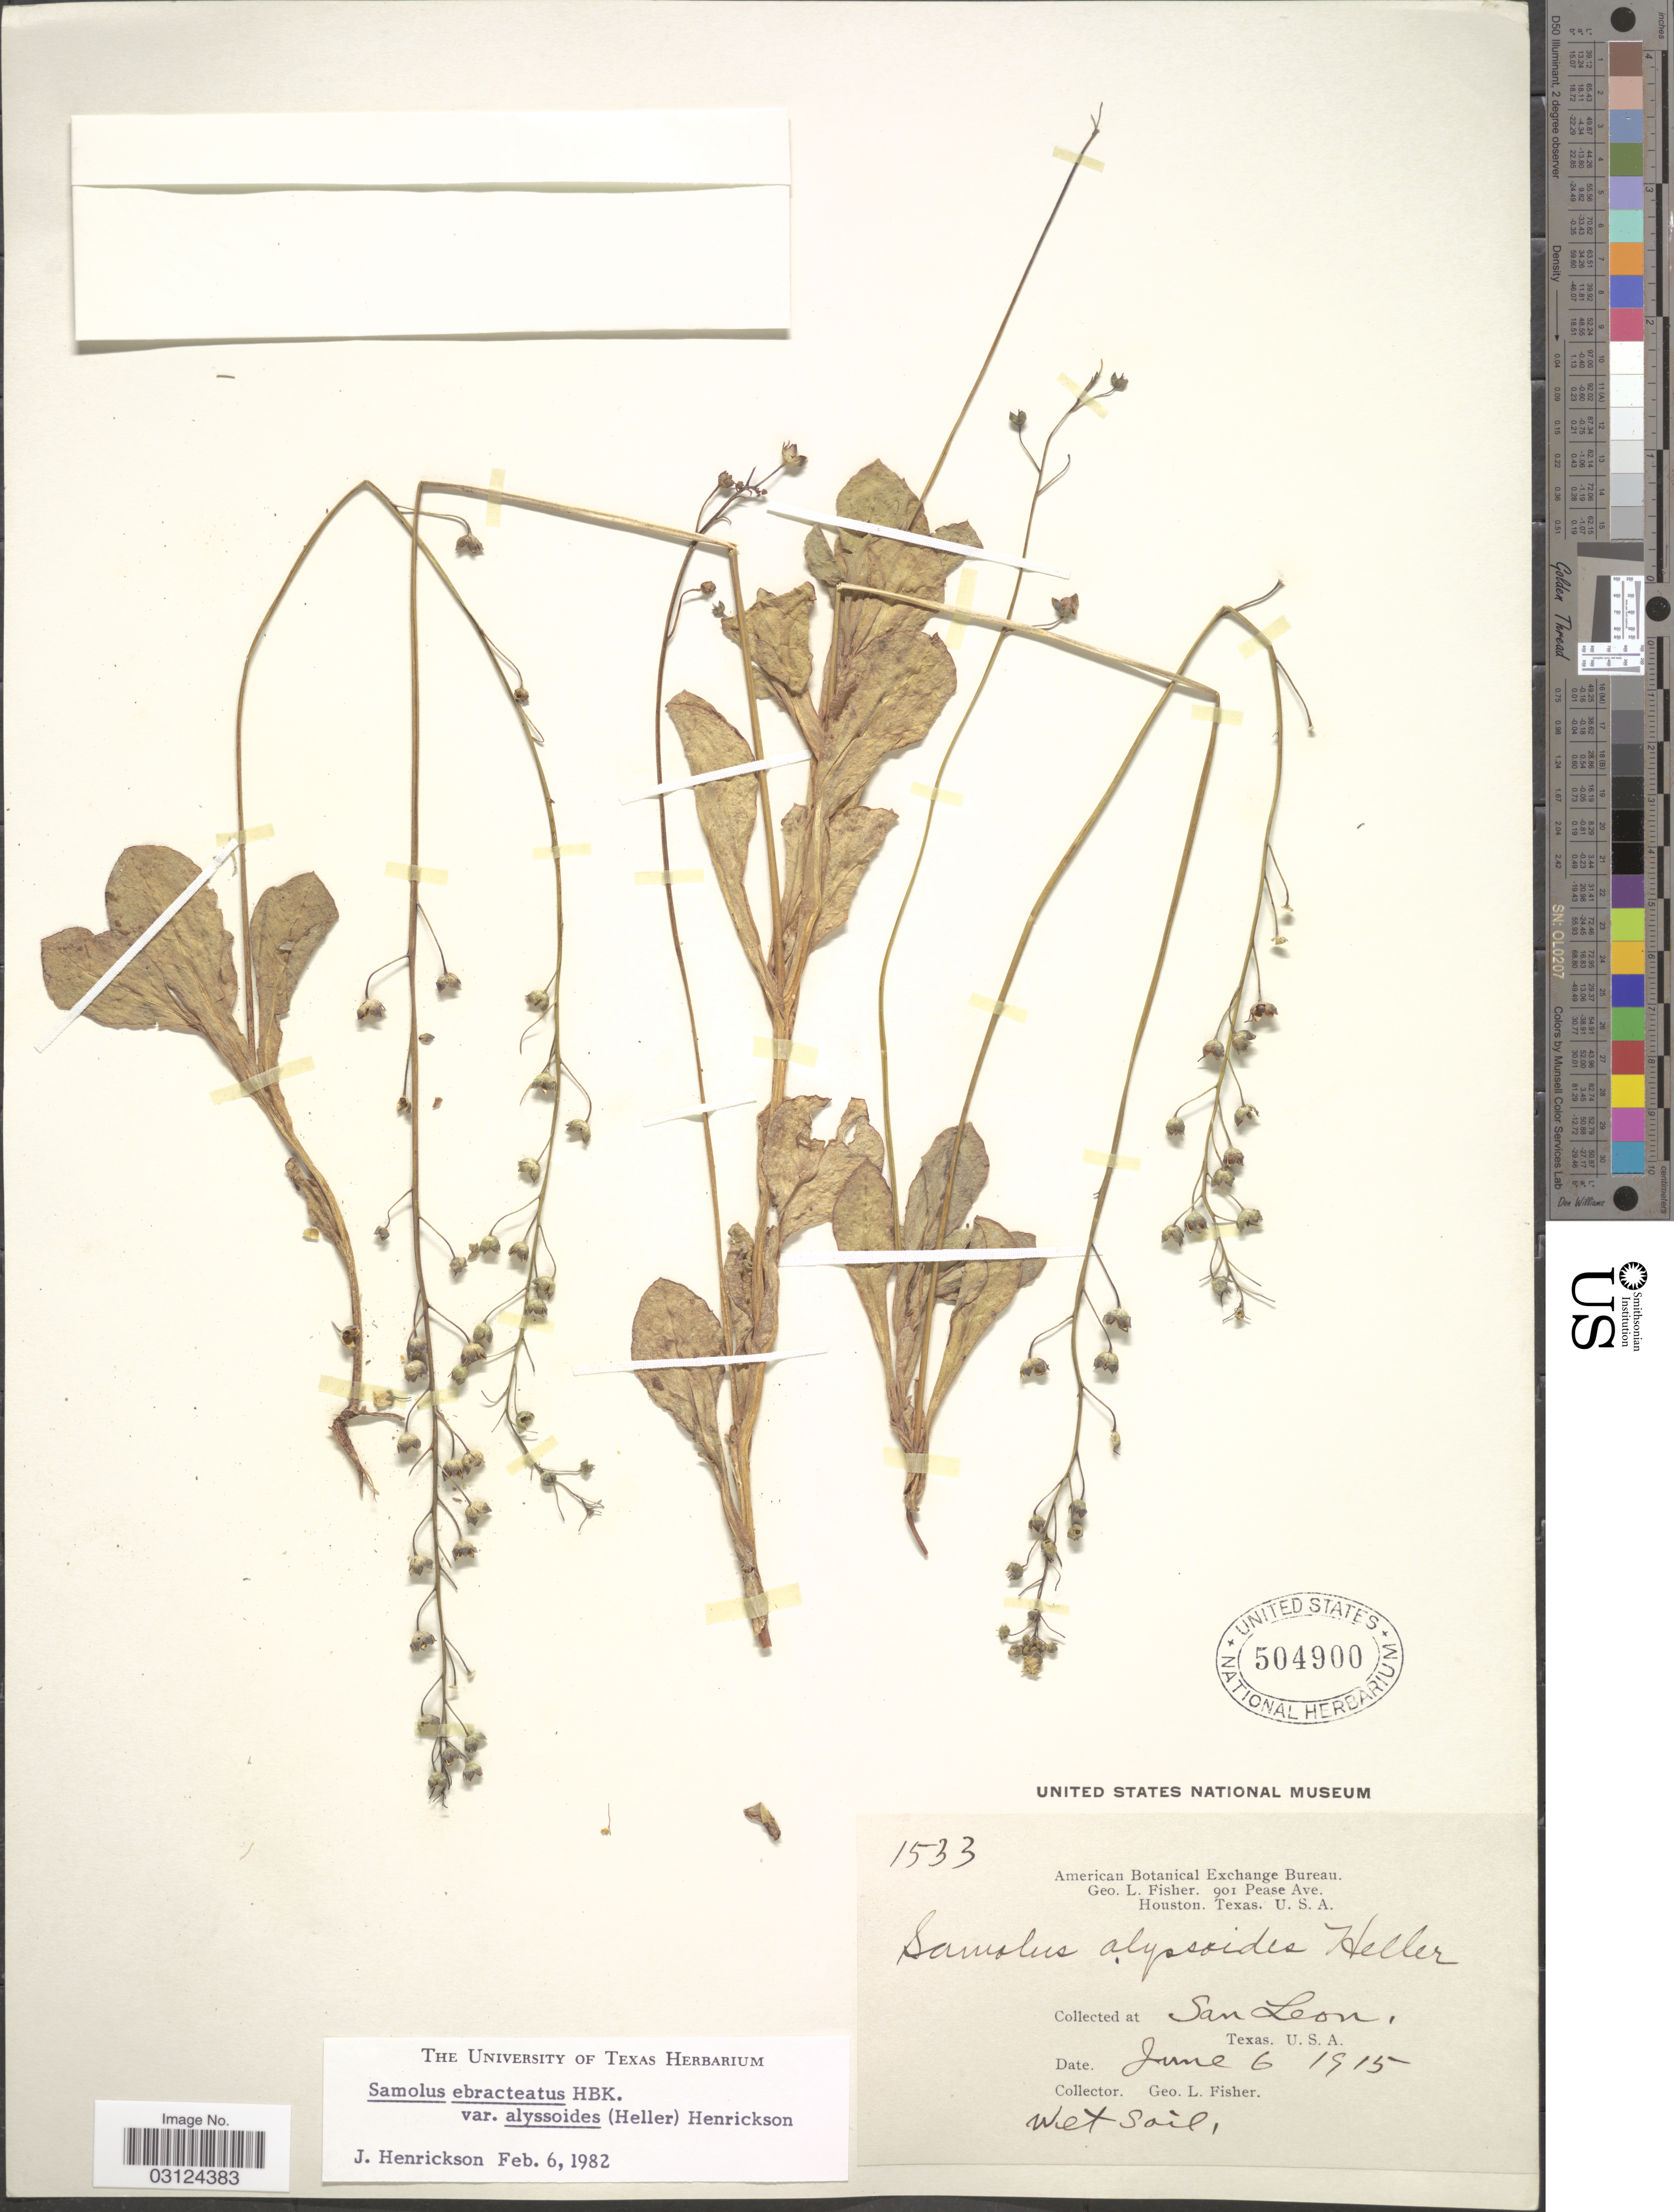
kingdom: Plantae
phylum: Tracheophyta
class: Magnoliopsida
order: Ericales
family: Primulaceae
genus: Samolus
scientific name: Samolus ebracteatus subsp. alyssoides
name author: (A. Heller) R. Knuth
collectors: G. L. Fisher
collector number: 1533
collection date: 1915-06-06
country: United States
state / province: Texas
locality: San Leon.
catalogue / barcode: US 504900